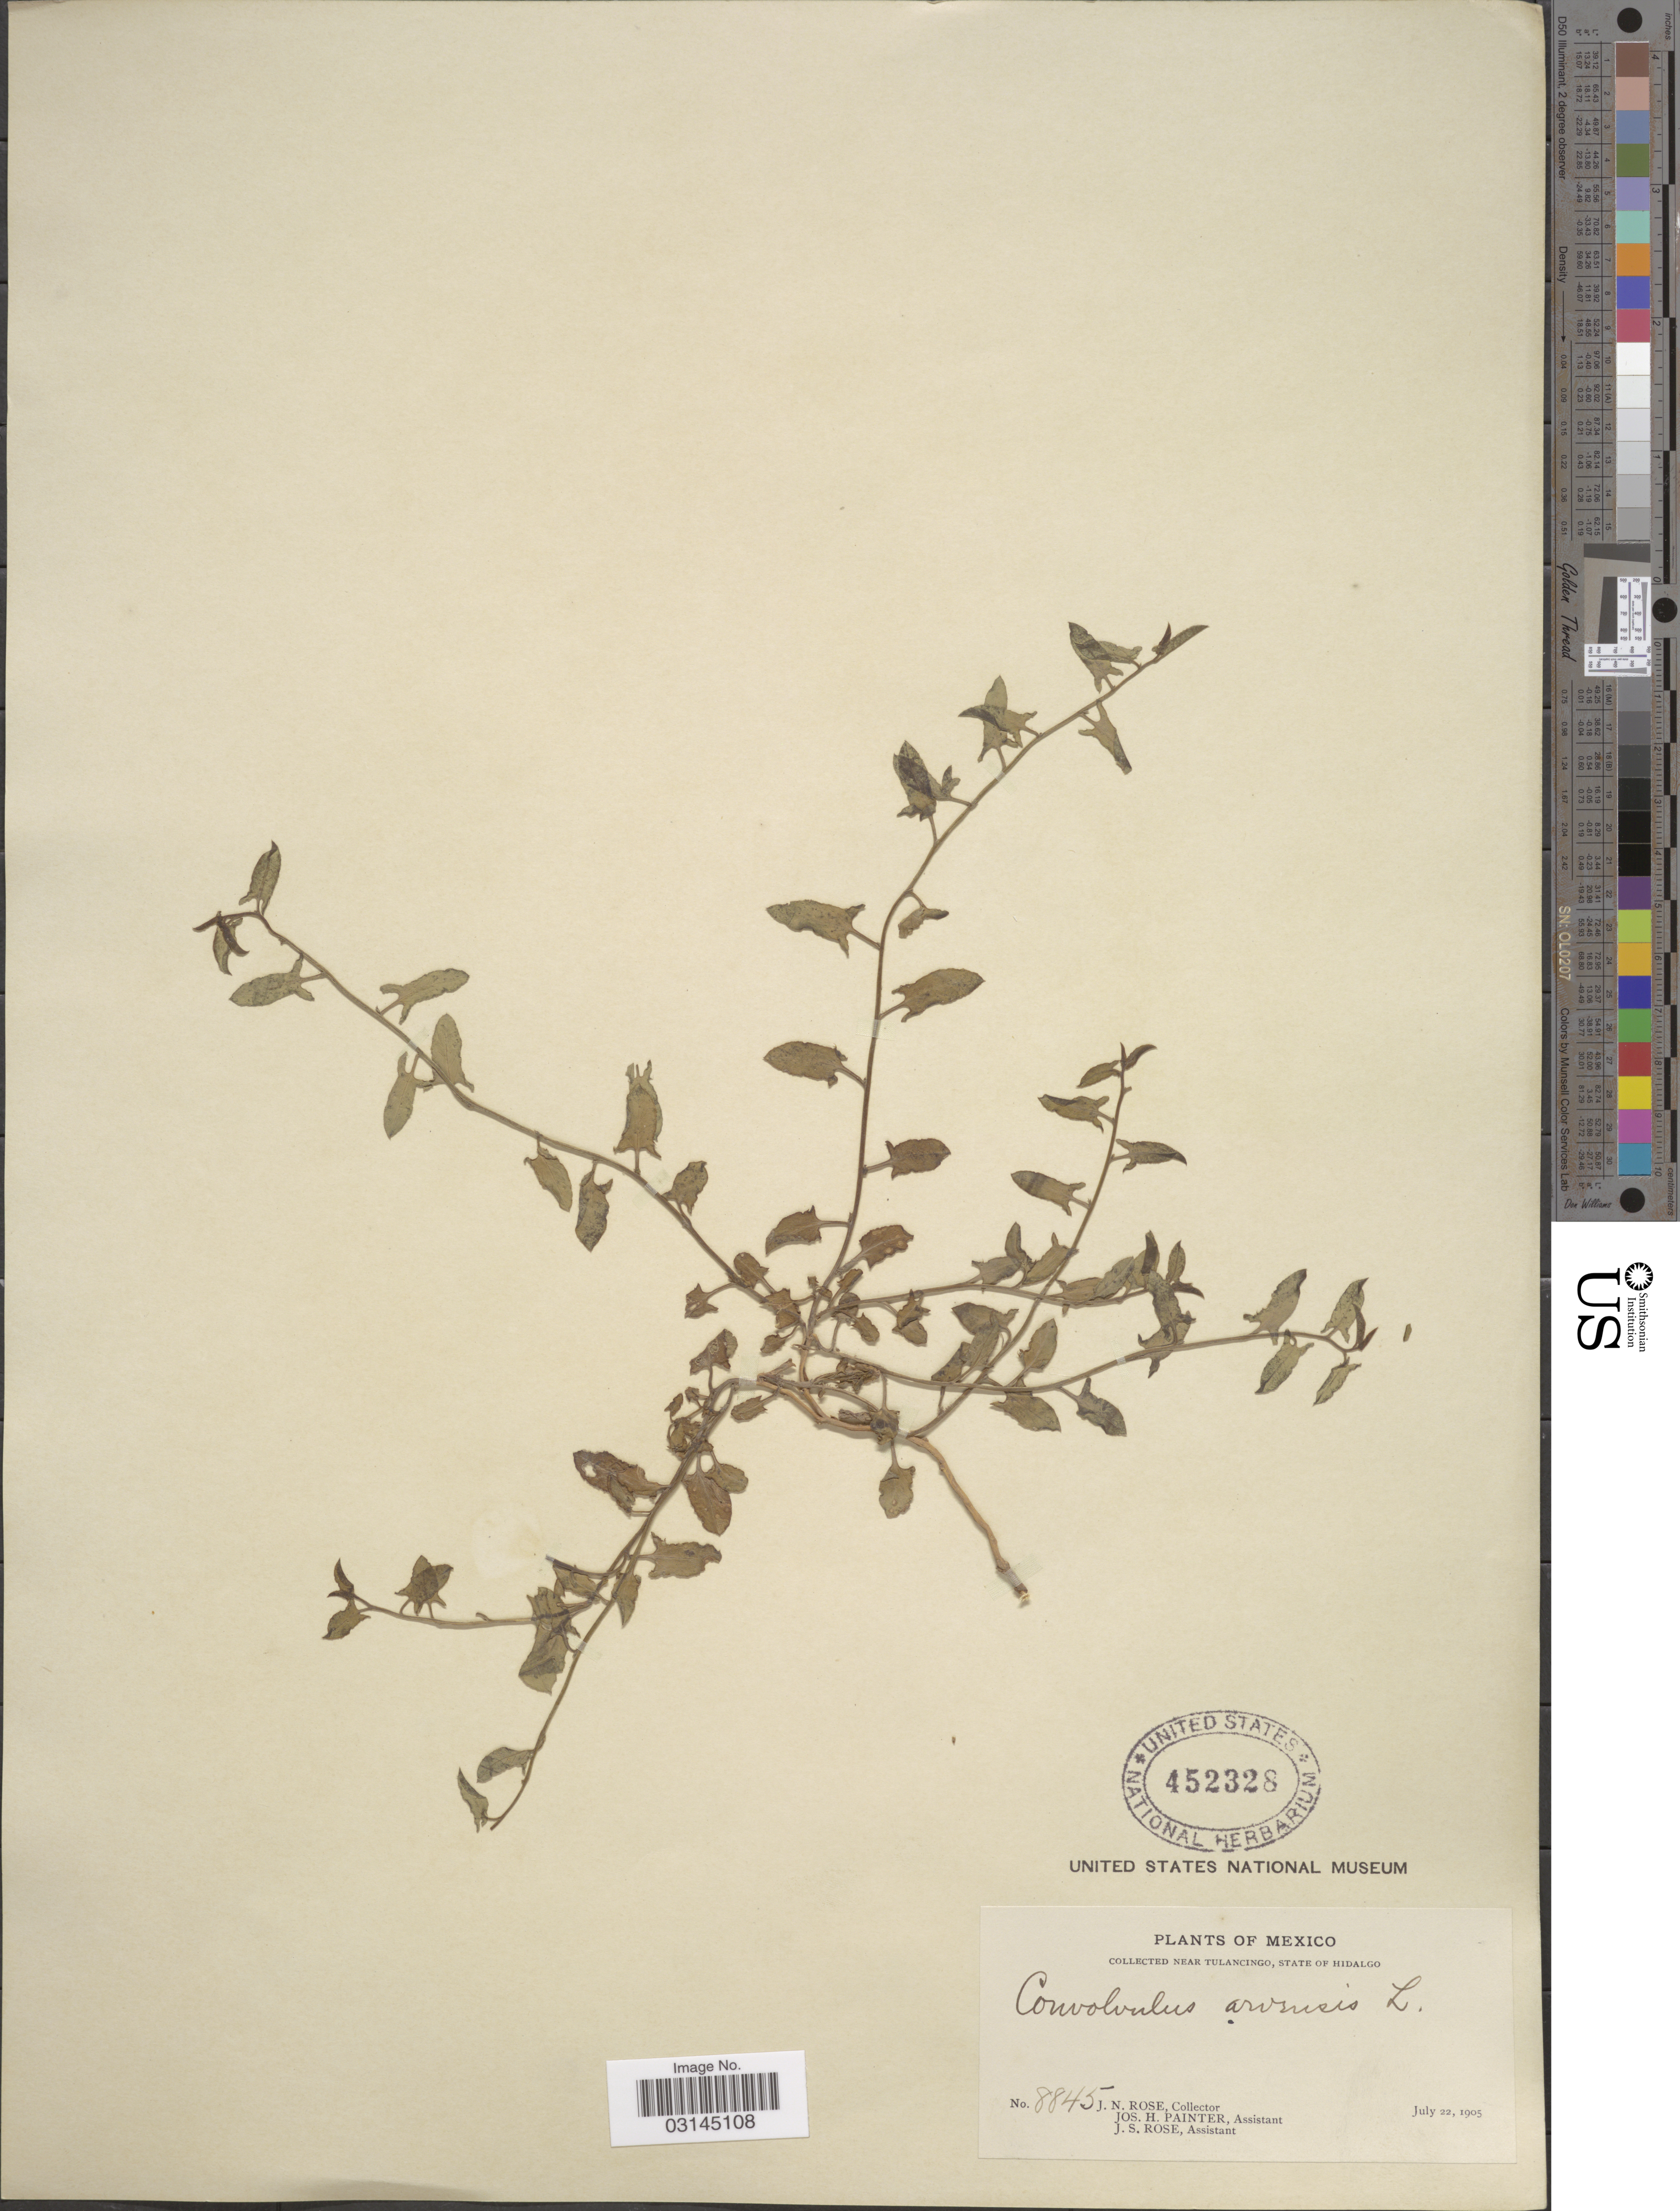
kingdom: Plantae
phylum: Tracheophyta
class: Magnoliopsida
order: Solanales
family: Convolvulaceae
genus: Convolvulus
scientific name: Convolvulus arvensis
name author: L.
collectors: J. N. Rose, J. H. Painter & J. S. Rose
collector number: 8845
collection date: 1905-07-22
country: Mexico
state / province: Hidalgo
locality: Near Tulancingo, State of Hidalgo.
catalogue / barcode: US 452328